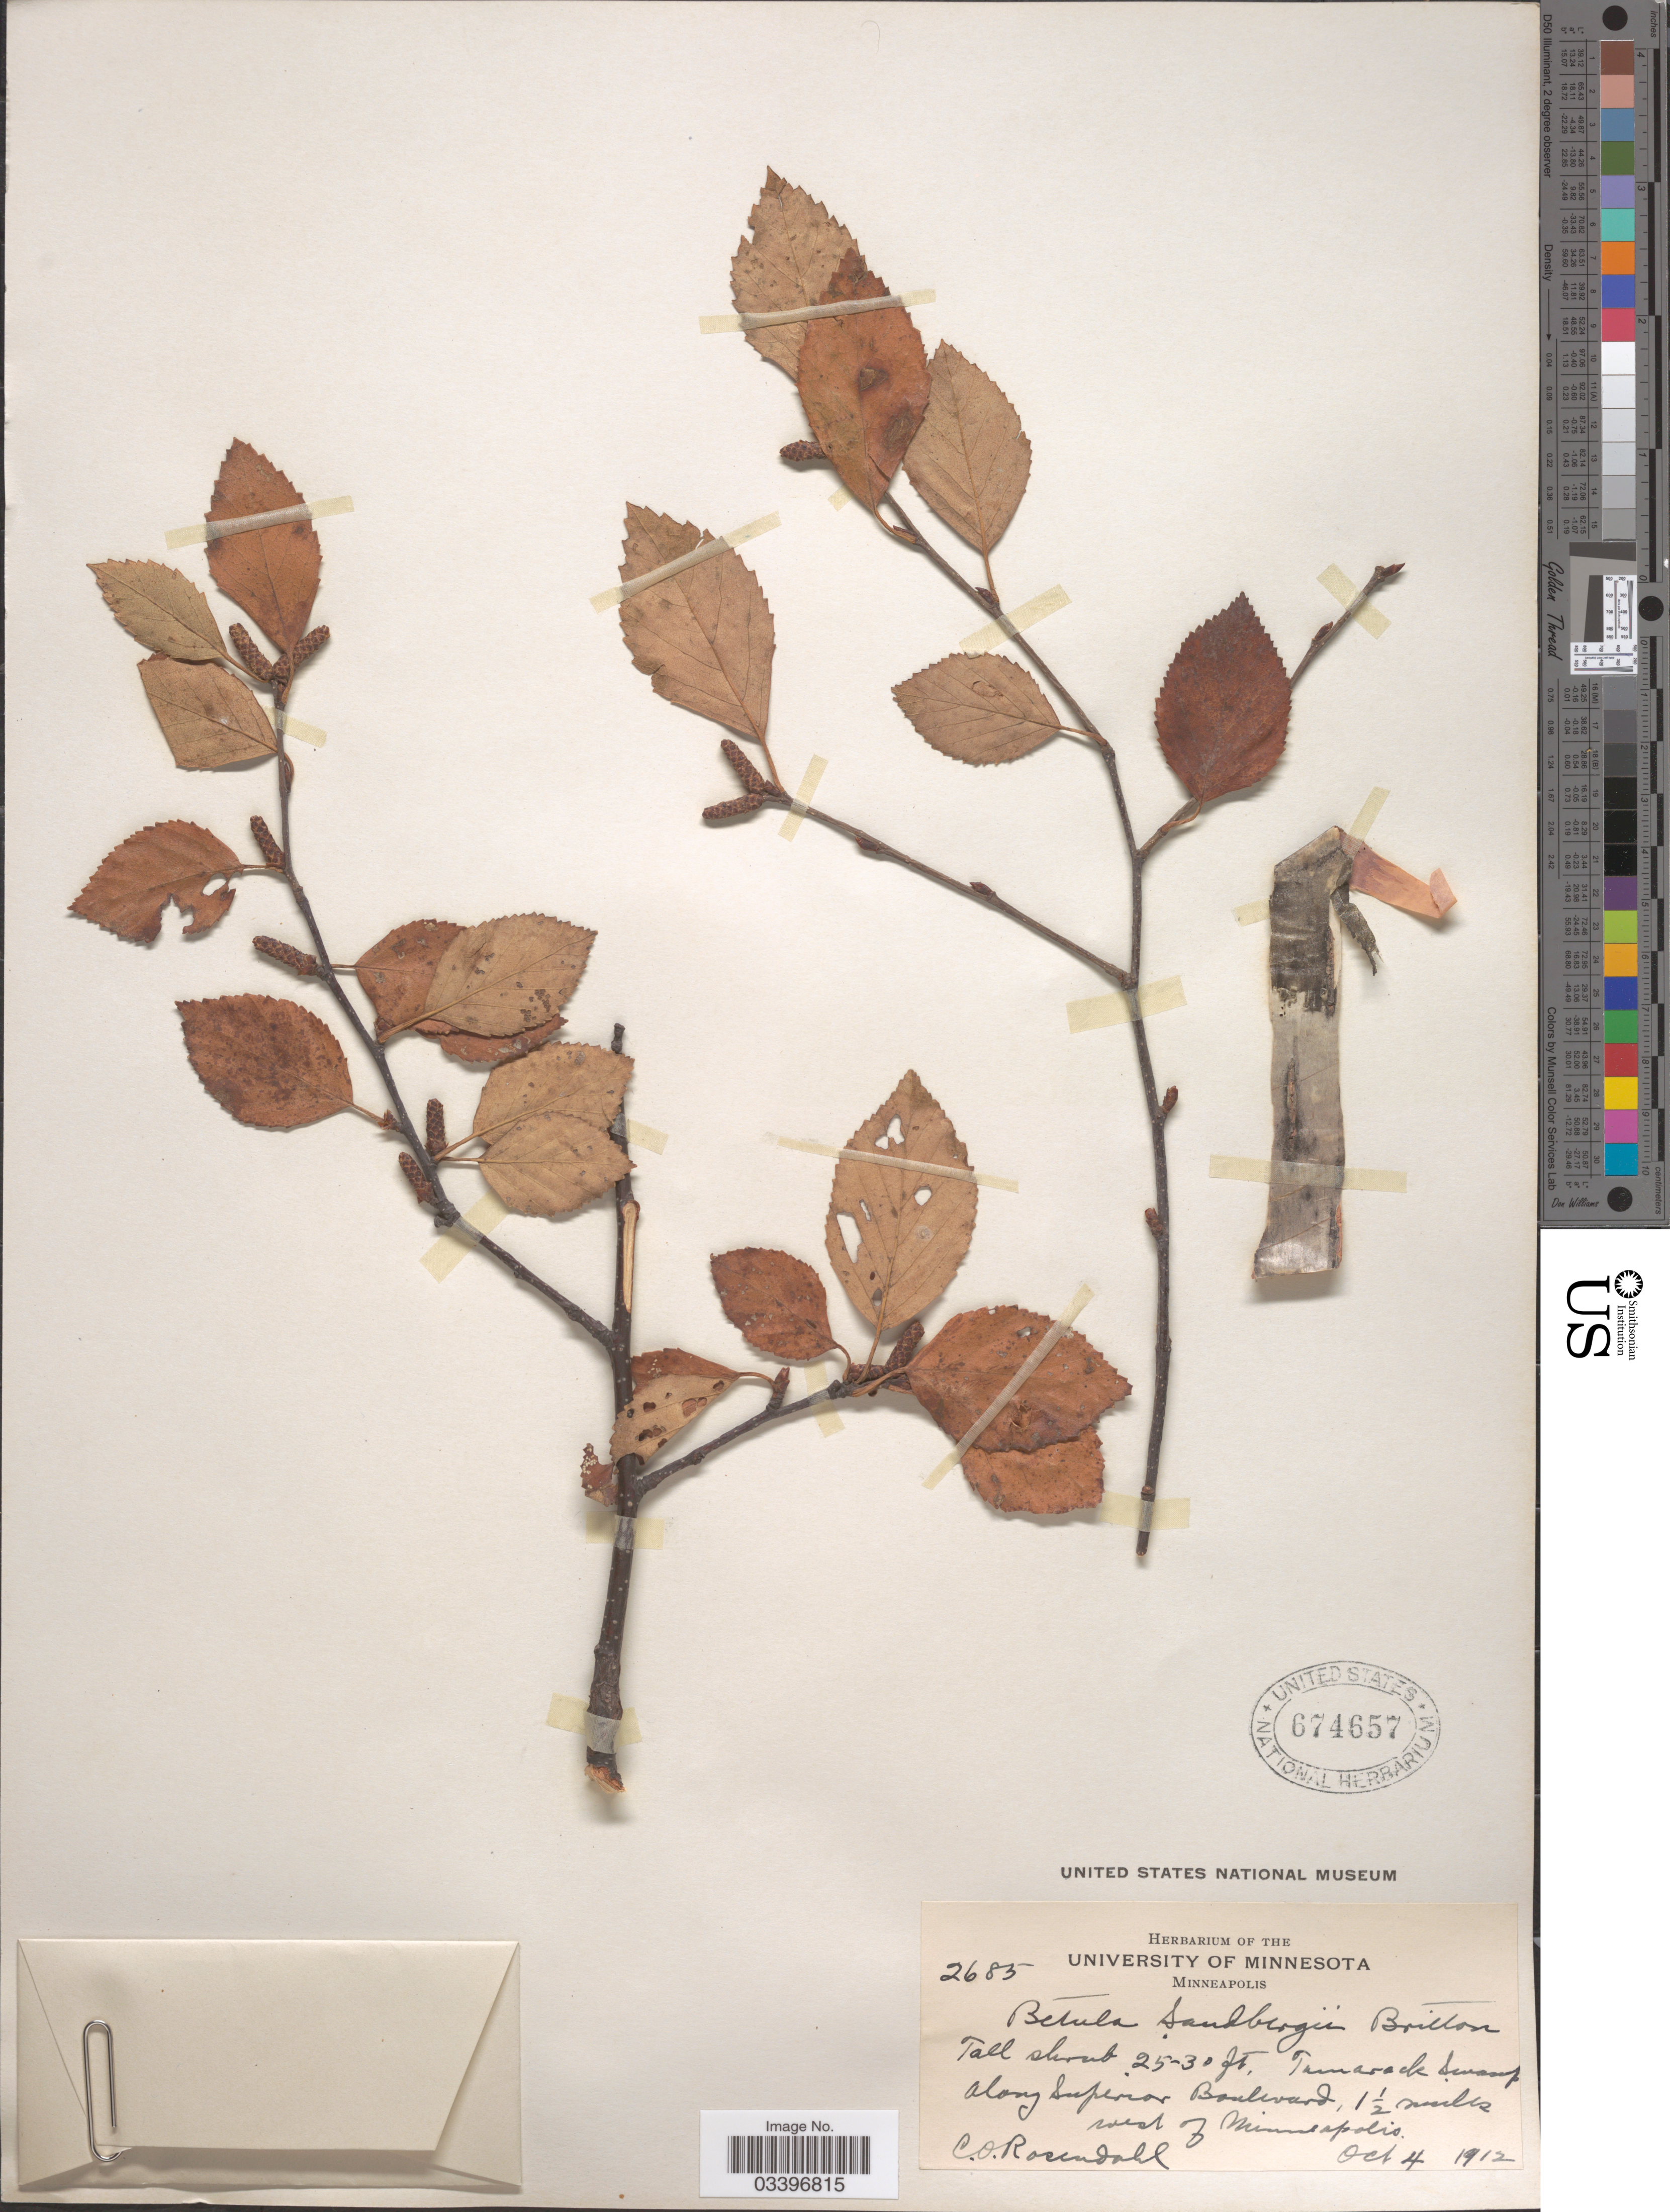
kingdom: Plantae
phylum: Tracheophyta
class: Magnoliopsida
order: Fagales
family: Betulaceae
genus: Betula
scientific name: Betula x sandbergii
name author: Britton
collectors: C. O. Rosendahl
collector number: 2685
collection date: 1912-10-04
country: United States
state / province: Minnesota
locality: Tamarack Swamp along Superior Boulevard, 1½ miles west of Minneapolis.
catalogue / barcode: US 674657